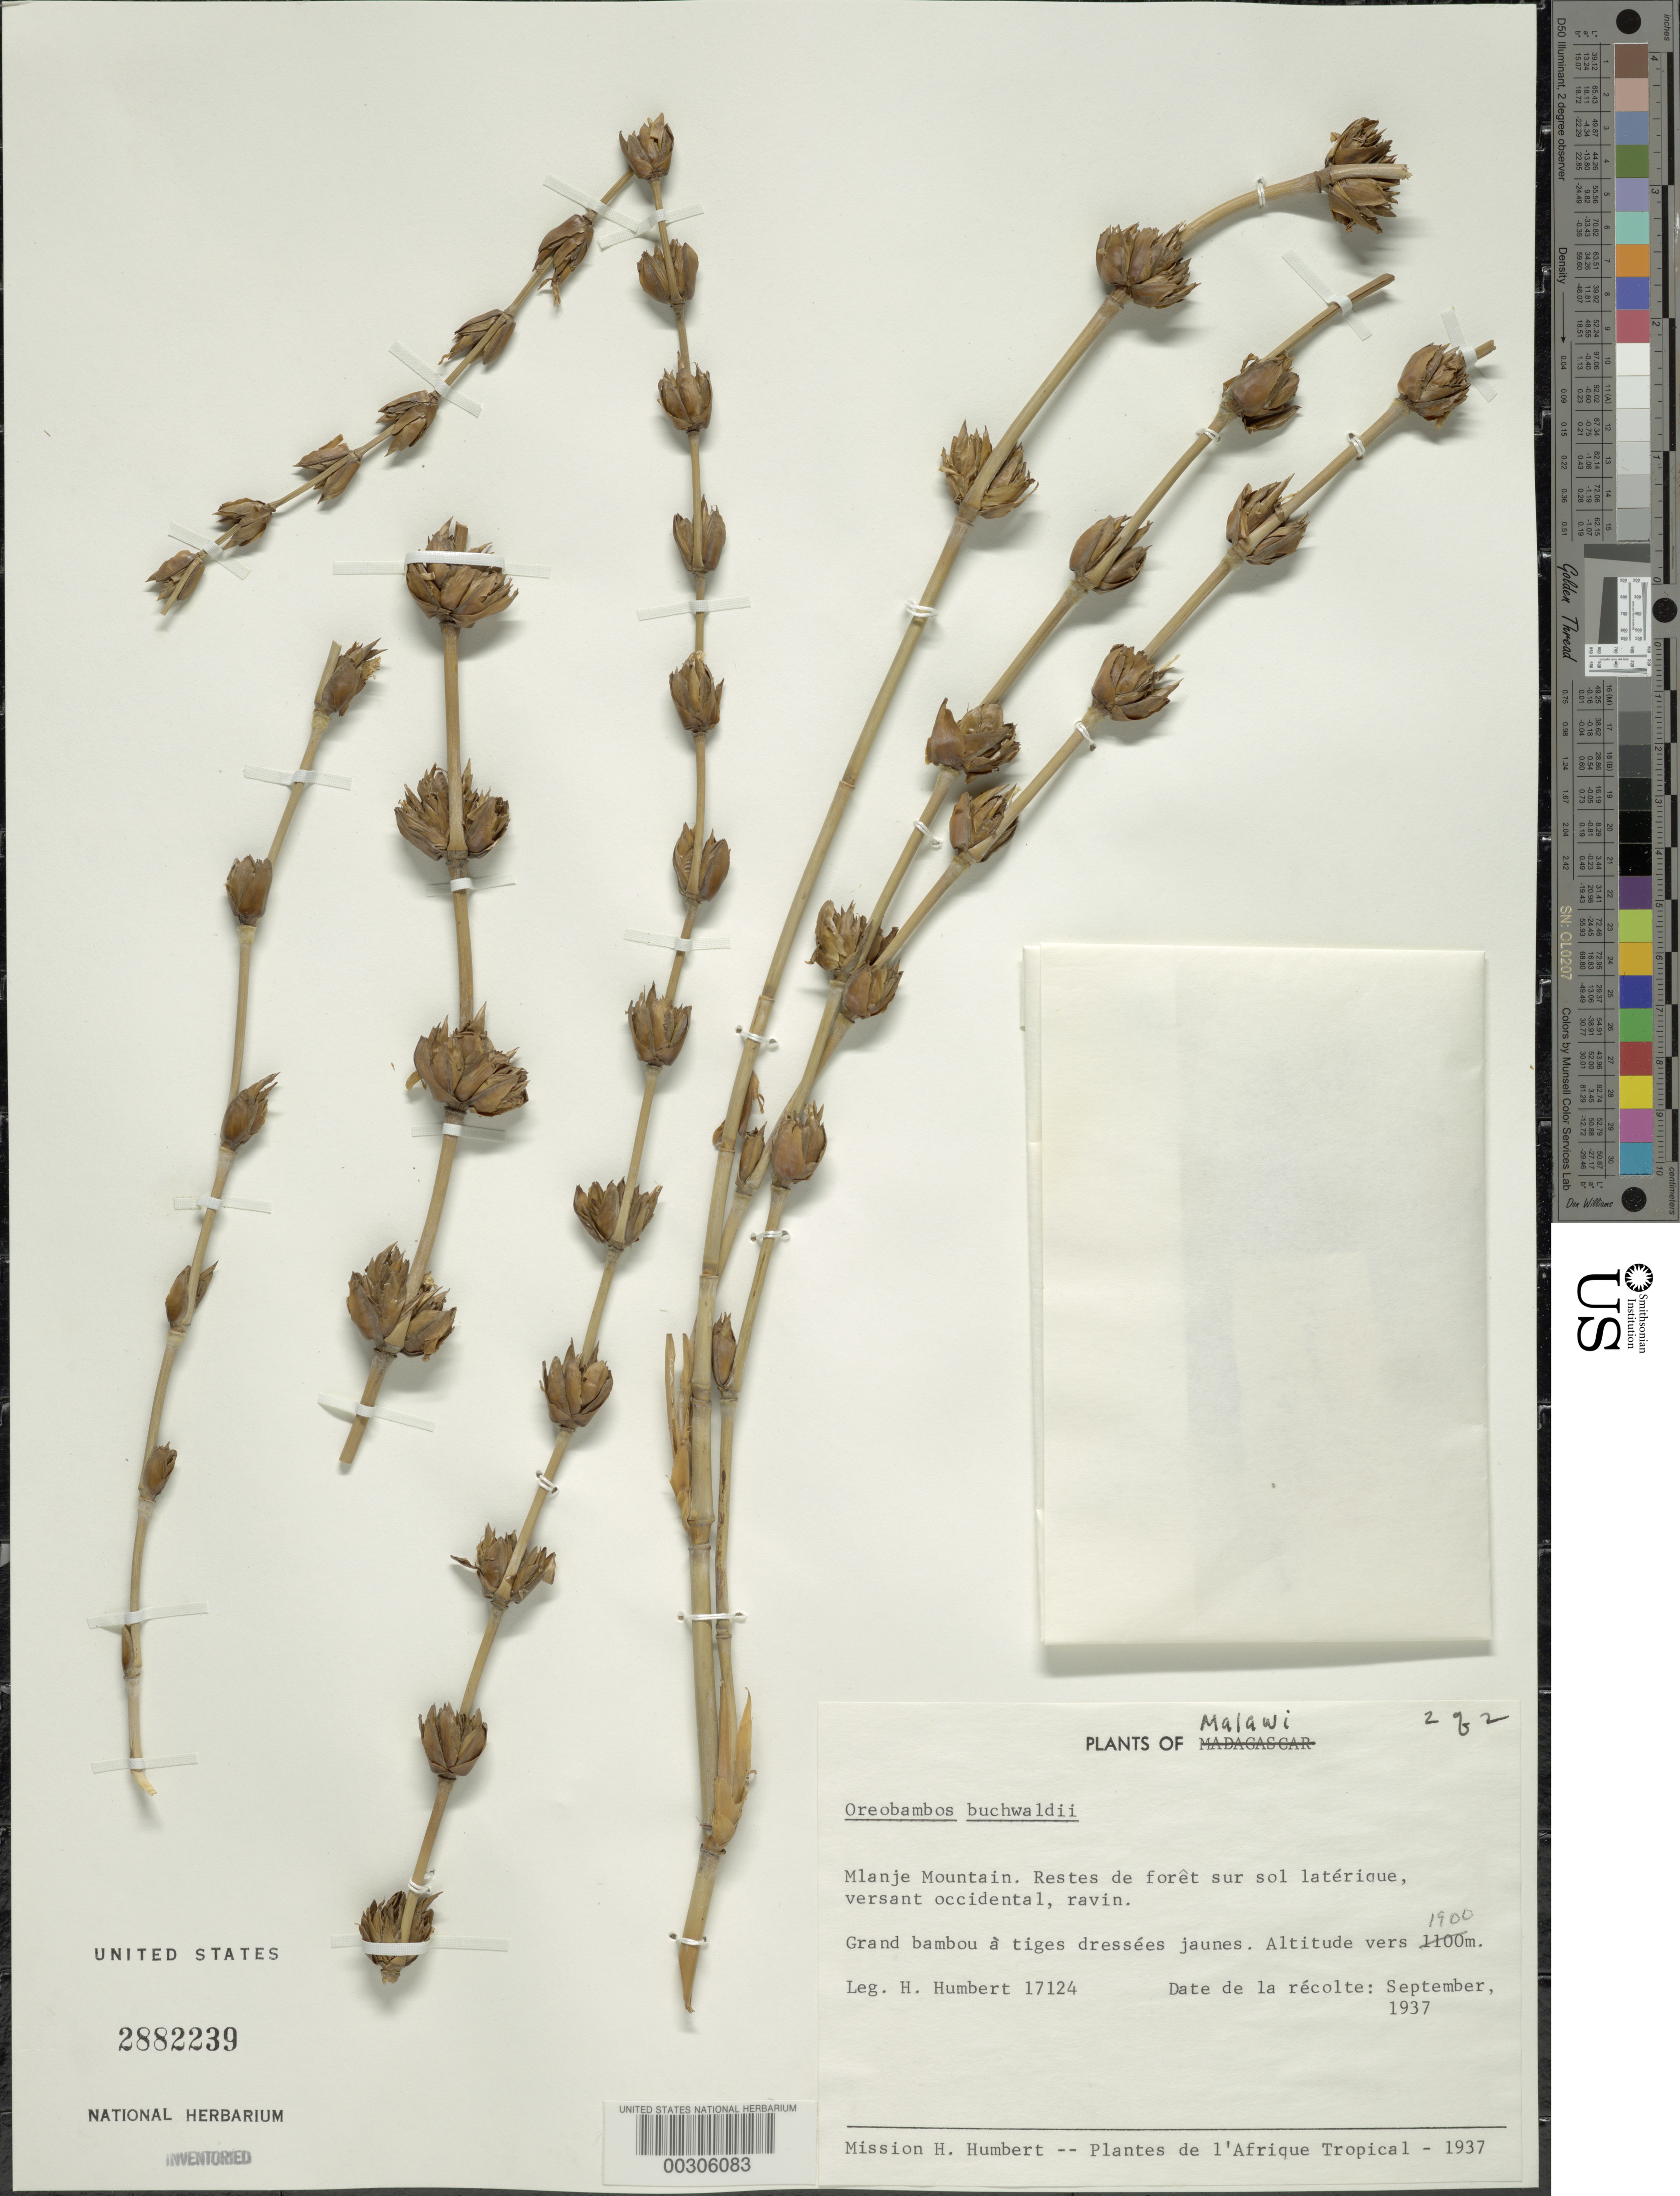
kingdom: Plantae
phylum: Tracheophyta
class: Liliopsida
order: Poales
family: Poaceae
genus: Oreobambos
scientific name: Oreobambos buchwaldii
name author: K. Schum.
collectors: H. Humbert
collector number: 17124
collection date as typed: Sep 1937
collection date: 1937-09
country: Malawi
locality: Mlanaje mountain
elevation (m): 1900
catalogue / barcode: US 2882239